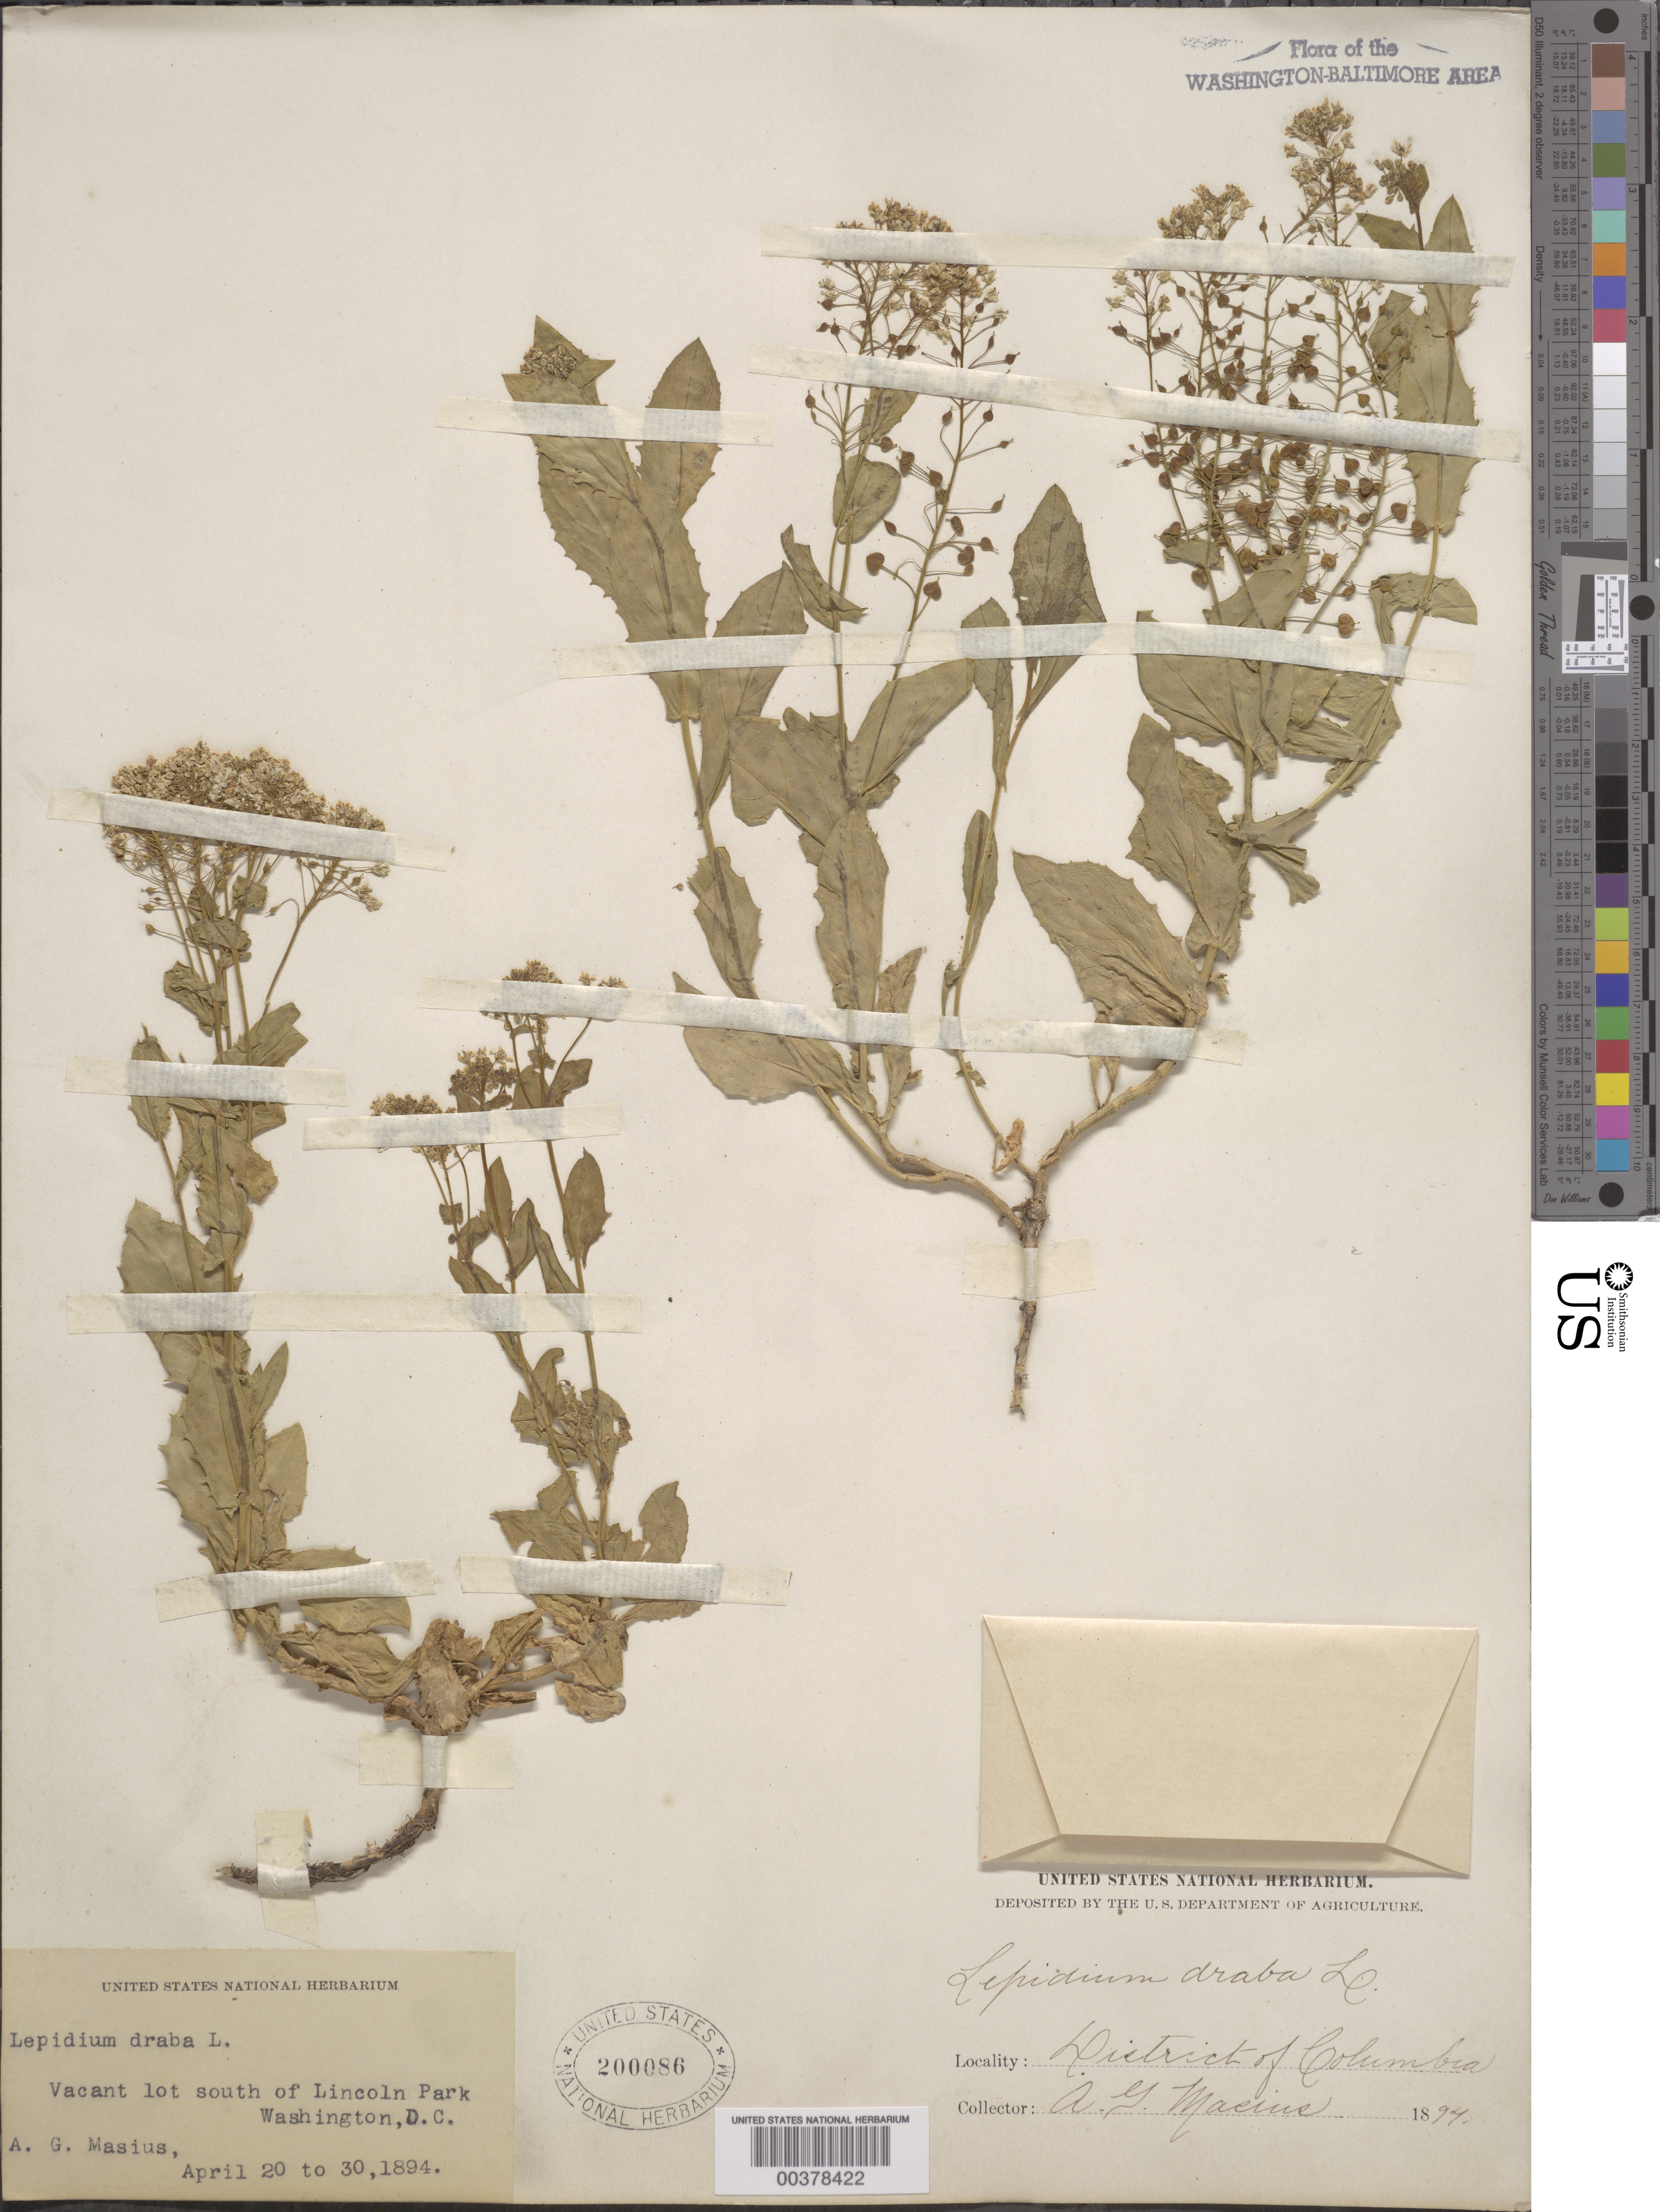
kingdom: Plantae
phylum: Tracheophyta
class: Magnoliopsida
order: Brassicales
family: Brassicaceae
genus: Lepidium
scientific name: Lepidium draba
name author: L.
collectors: A. Masius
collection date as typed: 20 Apr 1894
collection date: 1894-04-20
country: United States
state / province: District of Columbia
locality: South of Lincoln Park, vacant lot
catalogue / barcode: US 200086